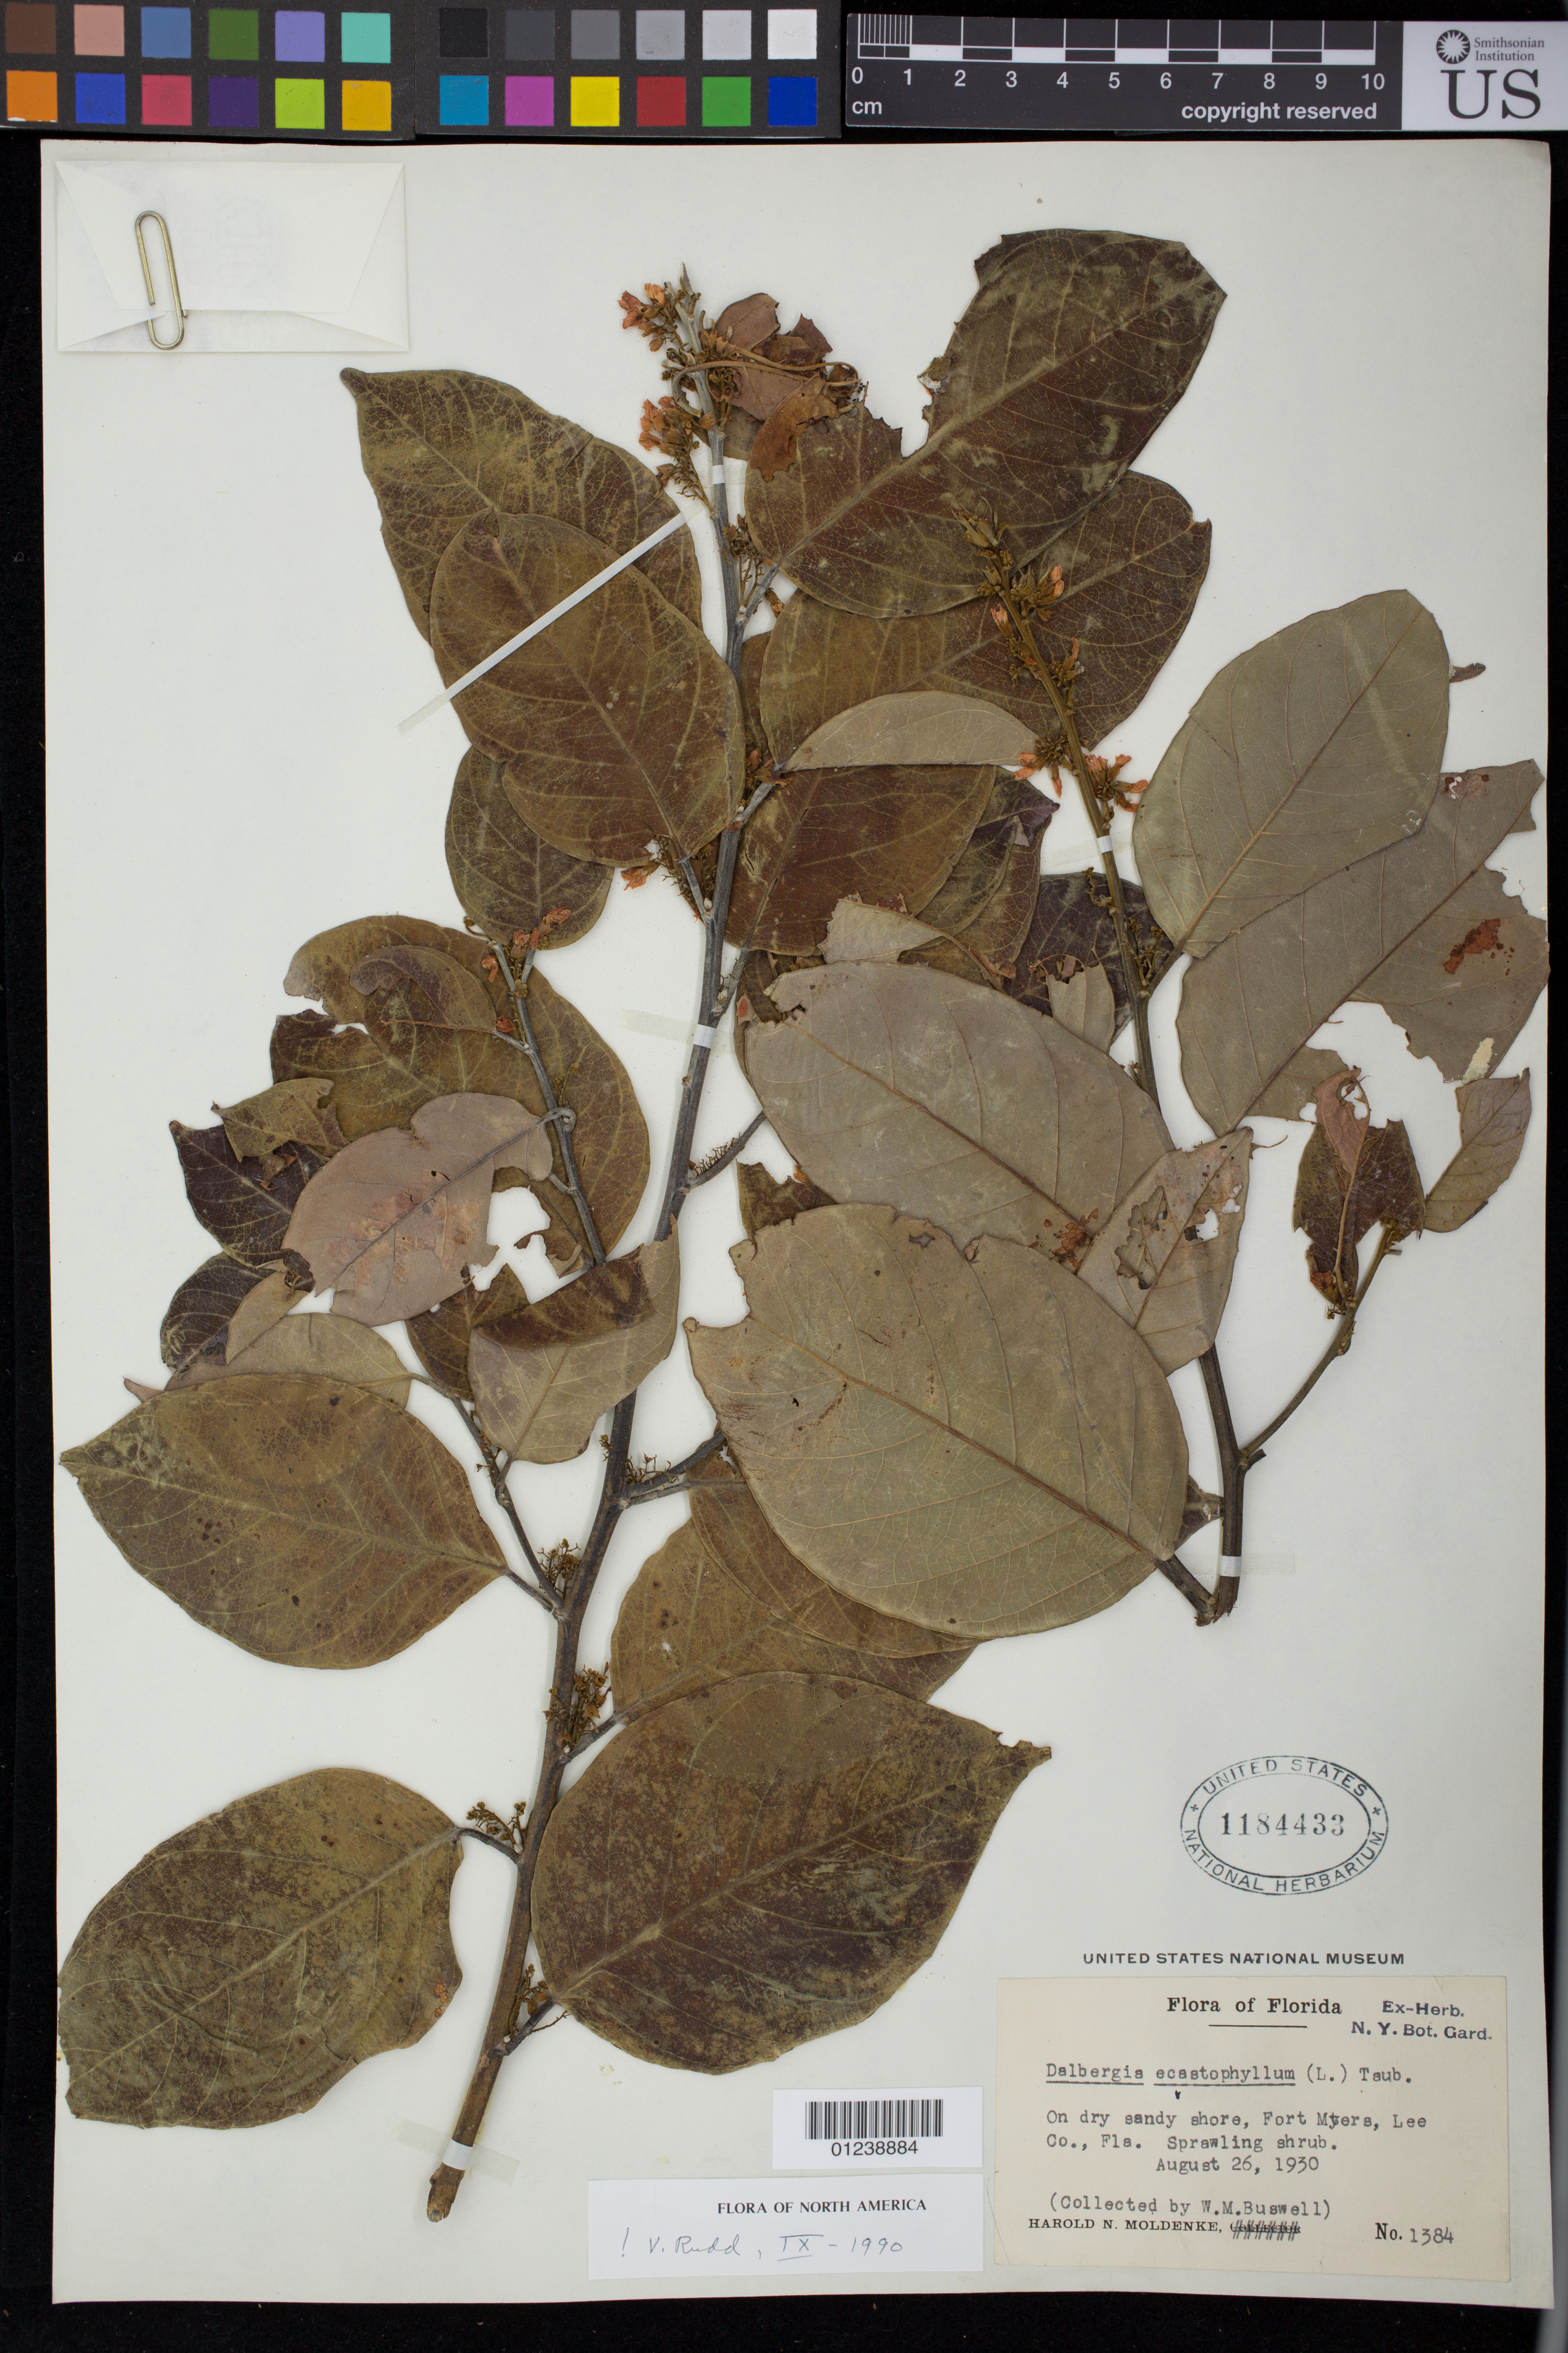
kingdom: Plantae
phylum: Tracheophyta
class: Magnoliopsida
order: Fabales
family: Fabaceae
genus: Dalbergia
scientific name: Dalbergia ecastaphyllum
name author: (L.) Taub.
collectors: W. Buswell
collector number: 1384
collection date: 1930-08-26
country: United States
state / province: Florida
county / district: Lee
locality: On dry sandy shore, Fort Myers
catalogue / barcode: US 1184433